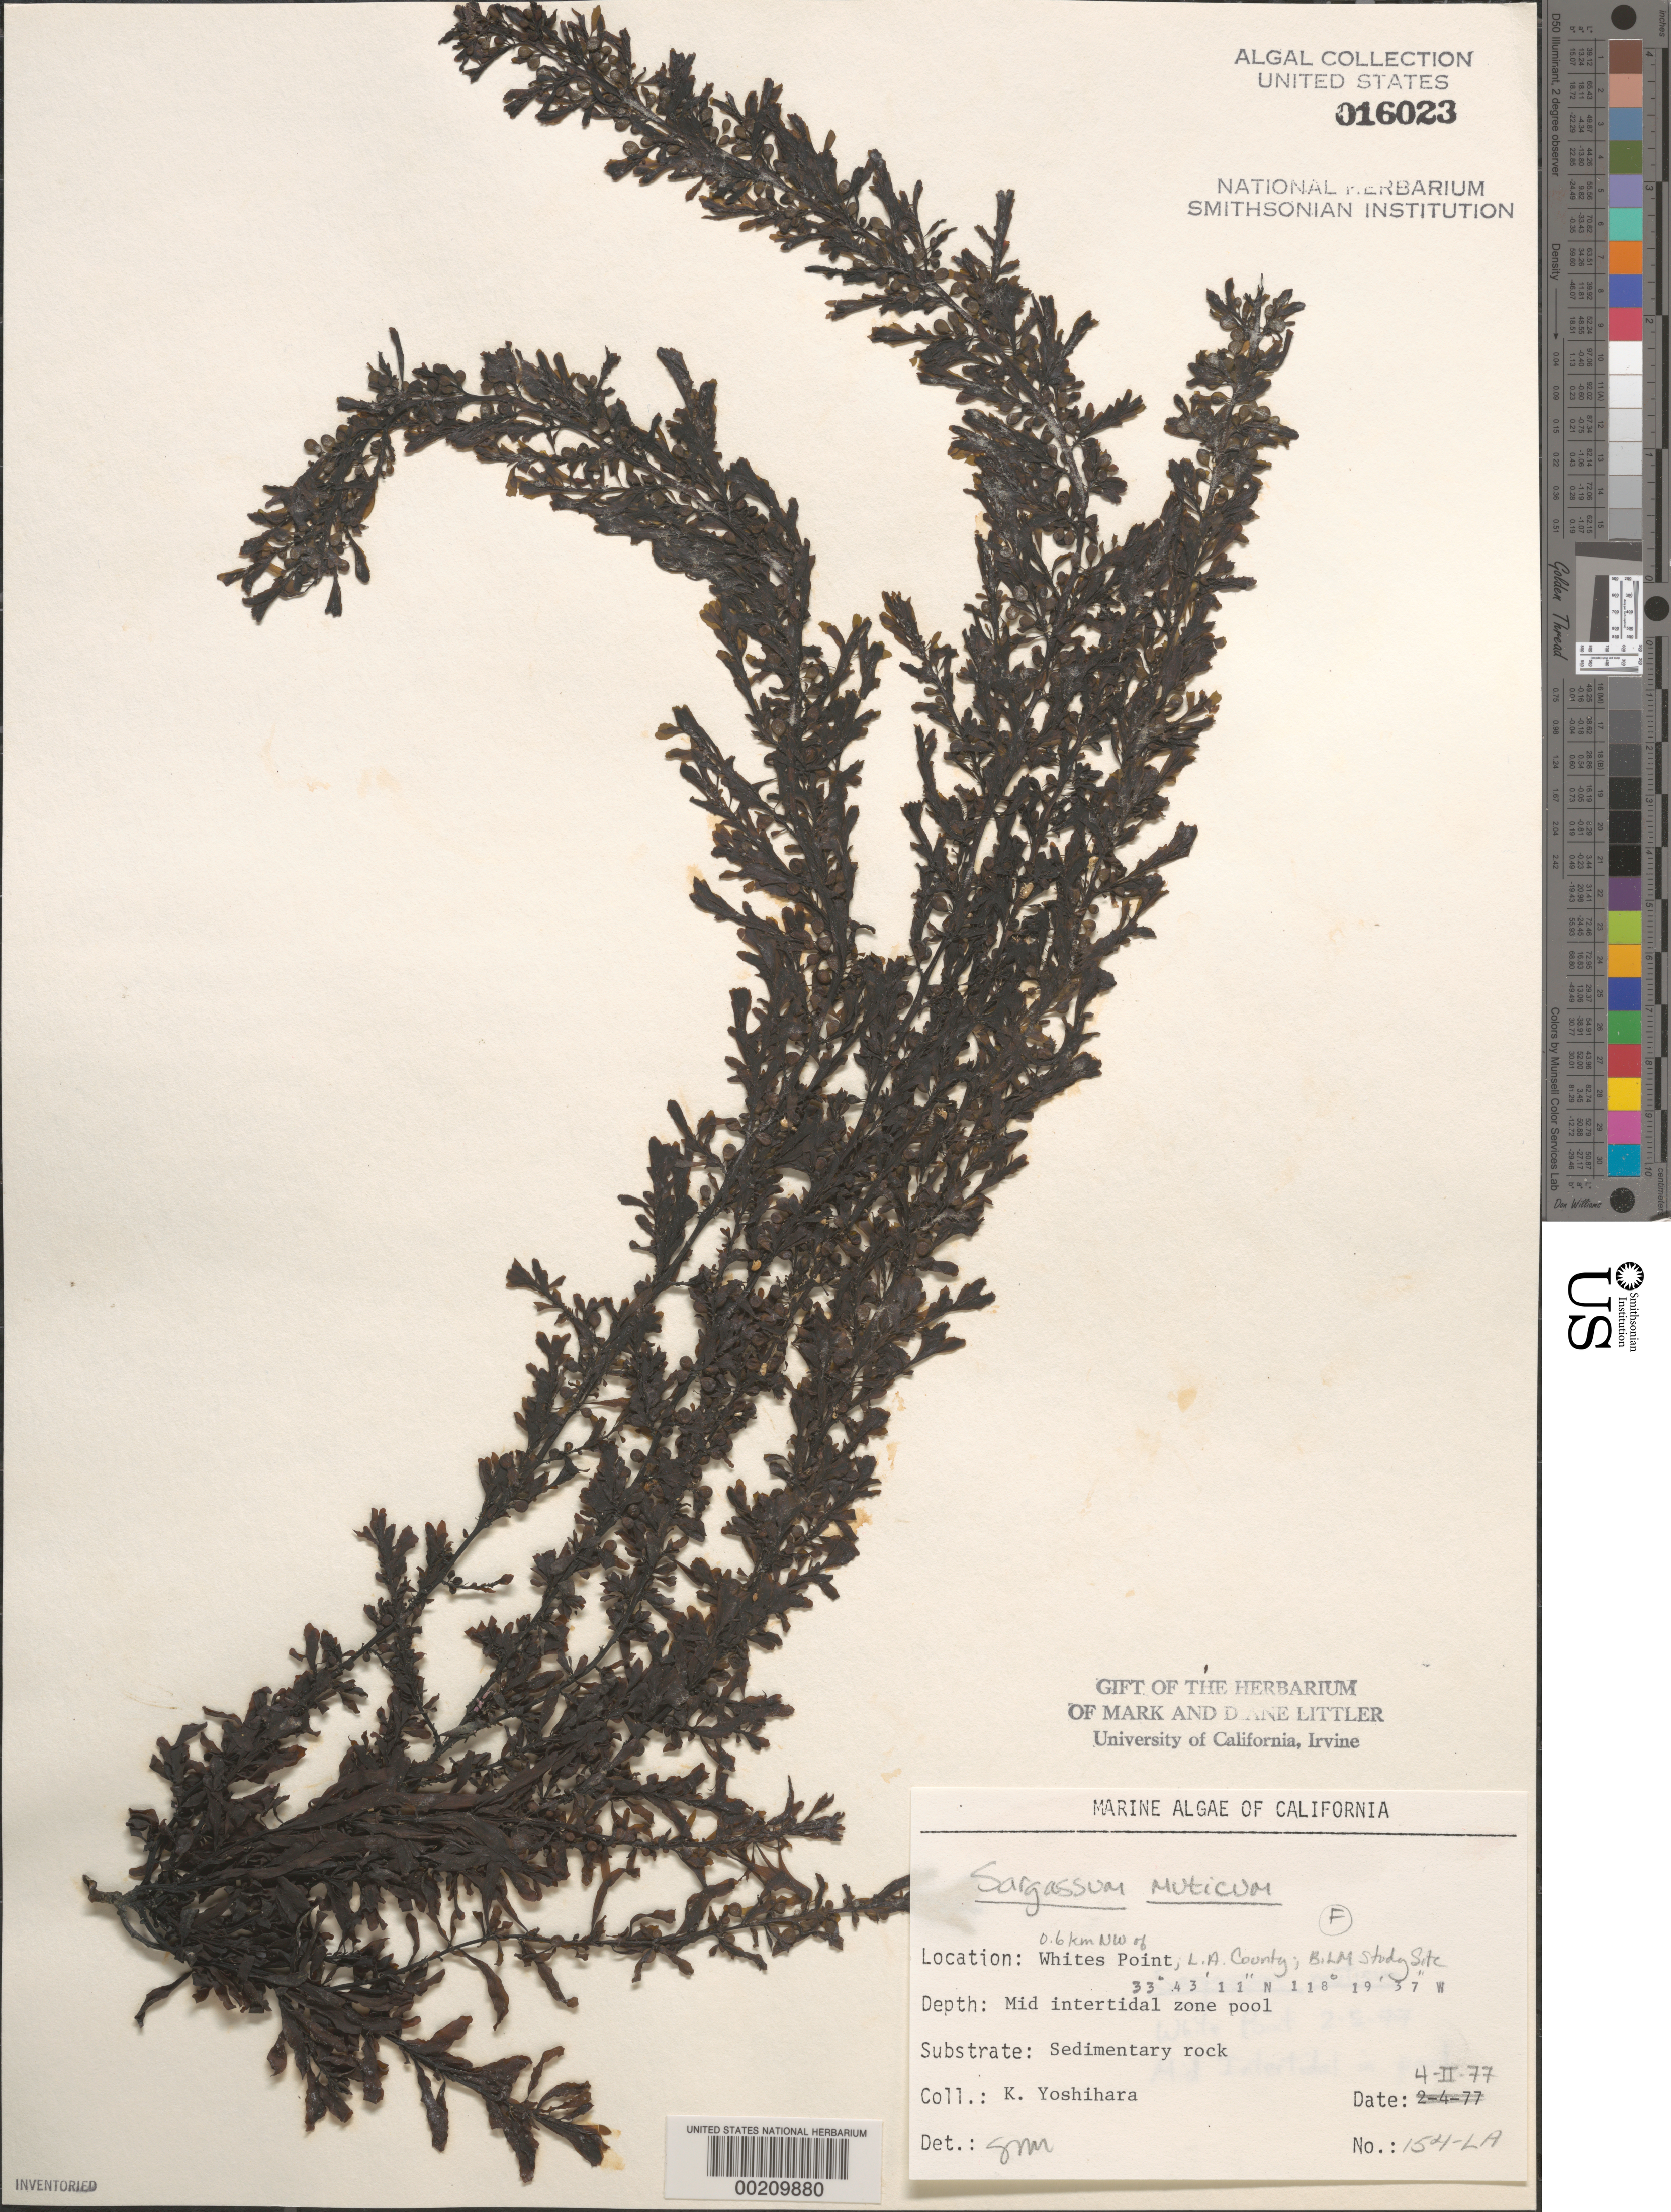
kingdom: Chromista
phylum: Ochrophyta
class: Phaeophyceae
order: Fucales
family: Sargassaceae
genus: Sargassum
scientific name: Sargassum muticum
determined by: Murray, S. N.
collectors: K. Yoshihara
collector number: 154-la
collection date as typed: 04 Feb 1977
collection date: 1977-02-04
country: United States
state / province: California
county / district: Los Angeles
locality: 0.6 km northwest of Whites Point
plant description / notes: BLM-SOCALBIGHT Rocky Intertidal Survey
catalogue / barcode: US 16023